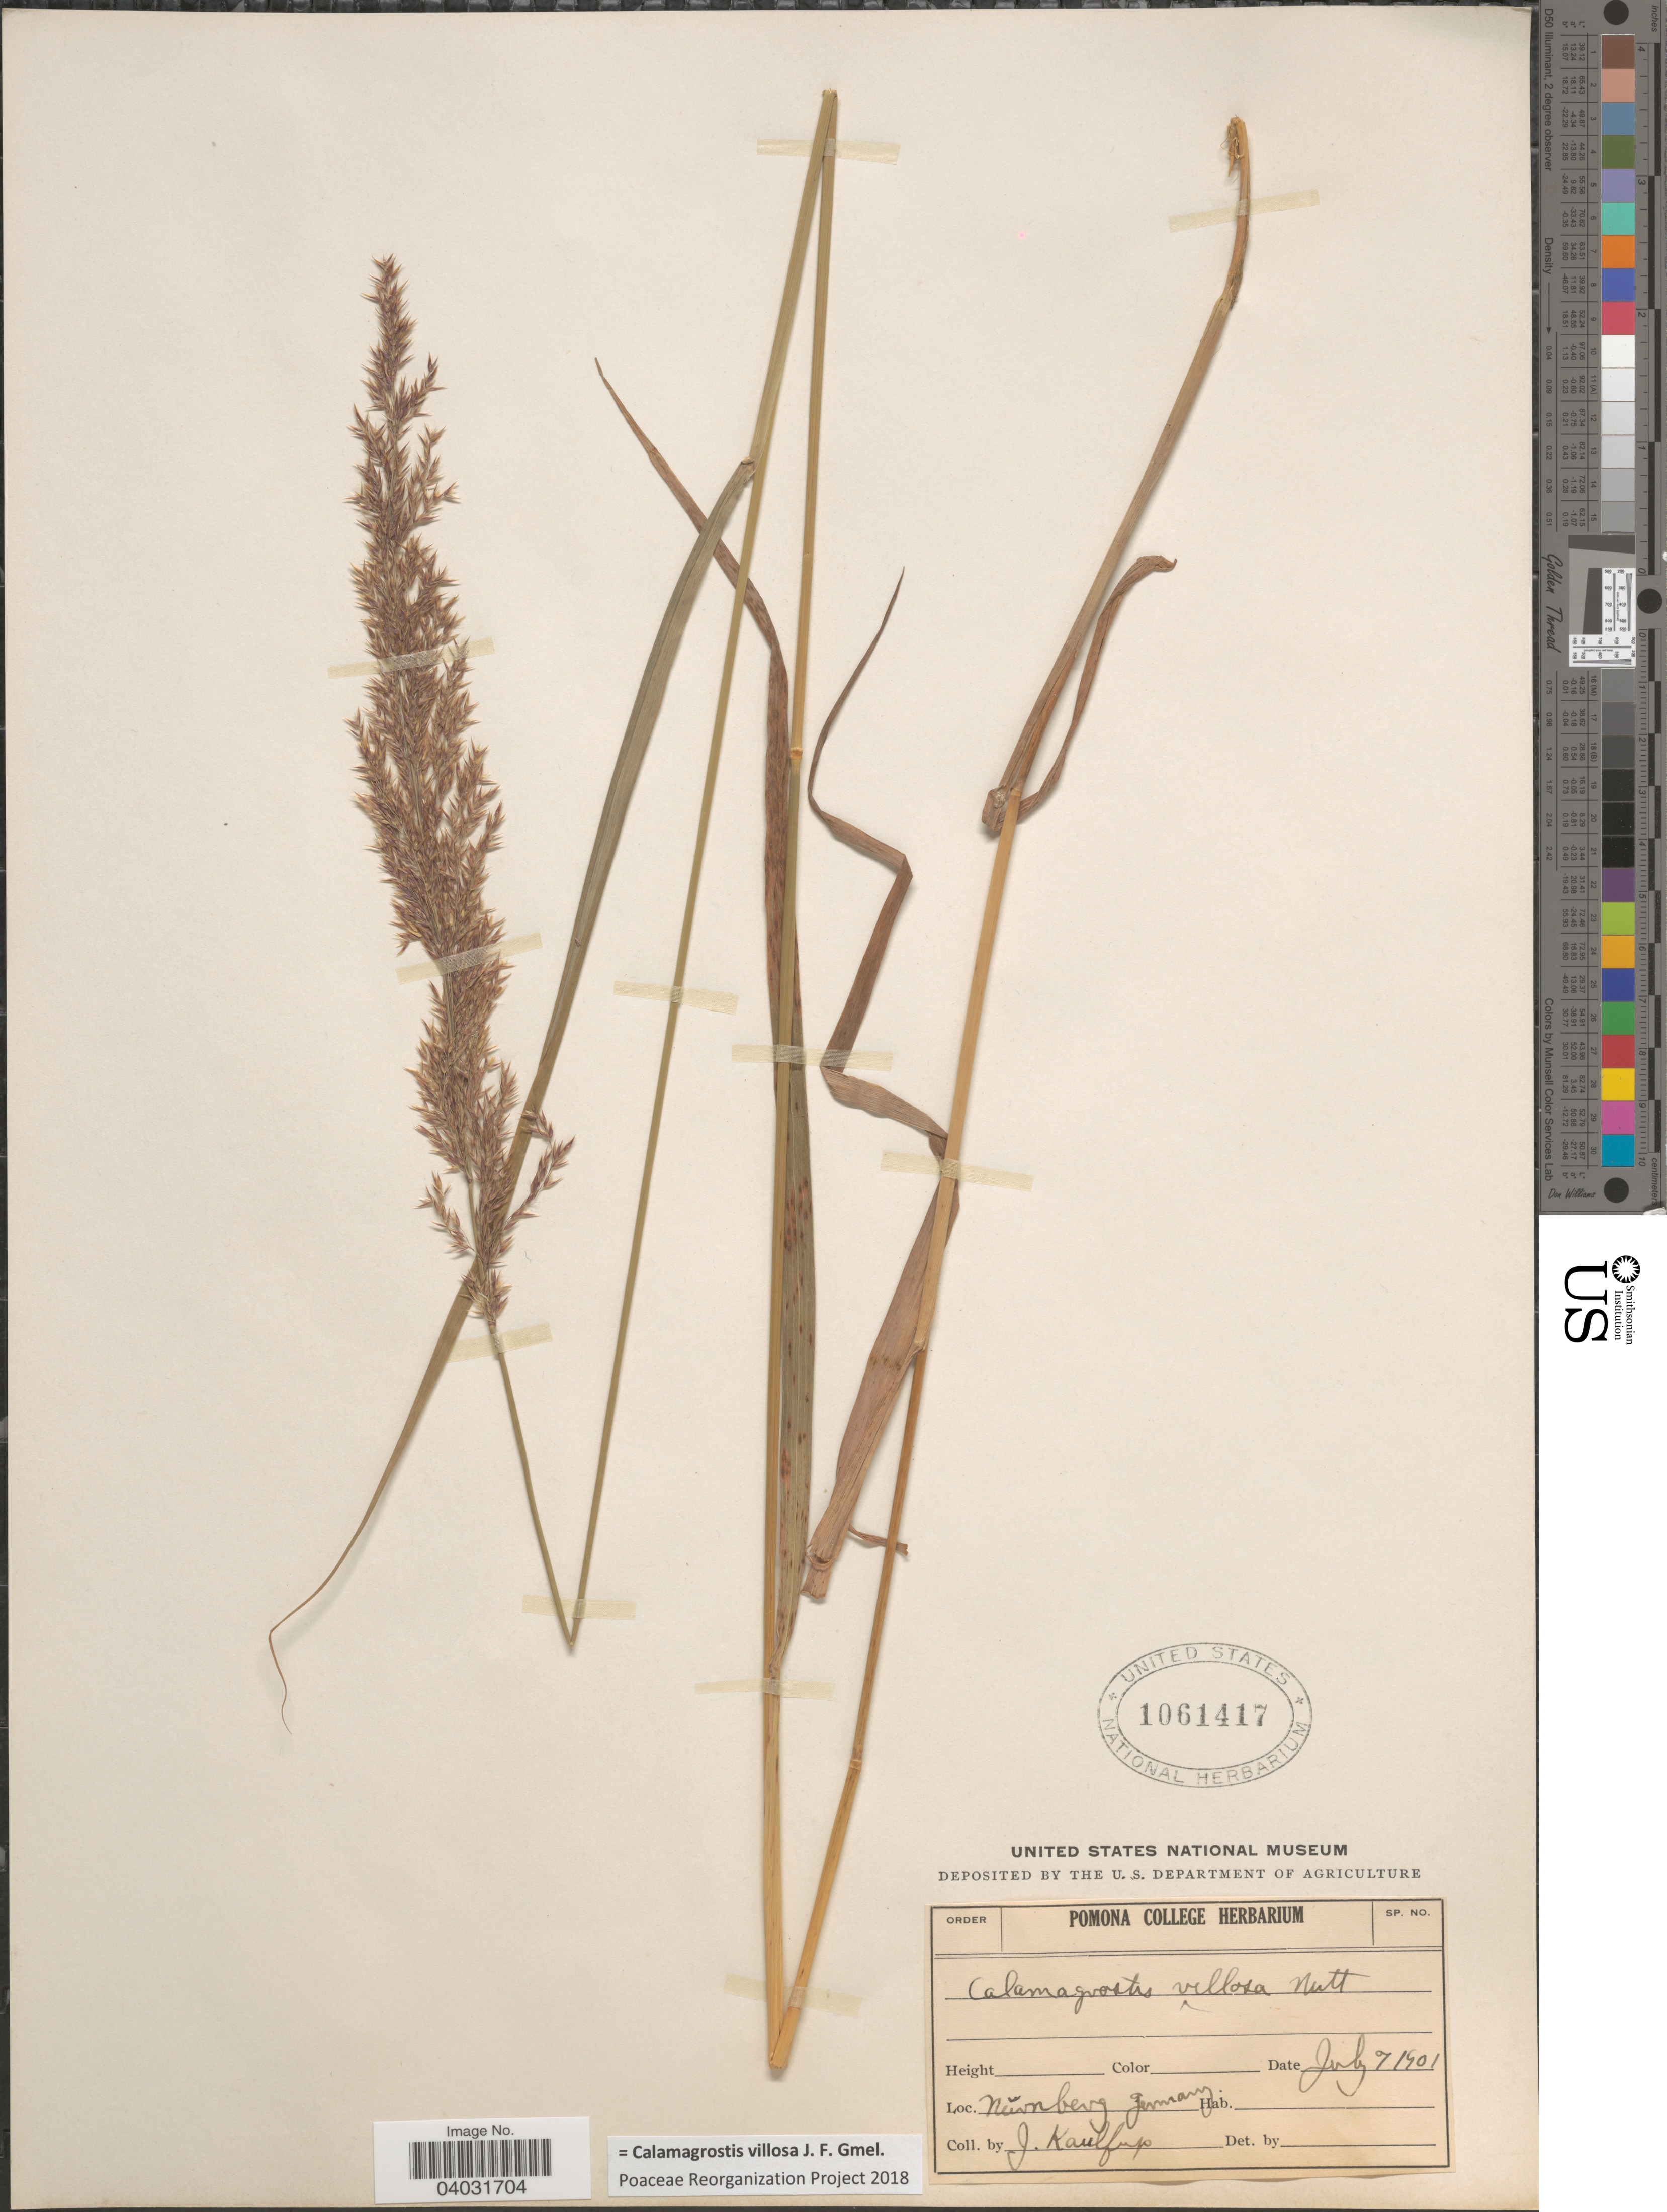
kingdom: Plantae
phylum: Tracheophyta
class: Liliopsida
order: Poales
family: Poaceae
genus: Calamagrostis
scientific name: Calamagrostis villosa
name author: J.F. Gmel.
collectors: J. Kaulfuss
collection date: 1901-07-07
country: Germany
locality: Nurnberg.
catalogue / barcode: US 1061417